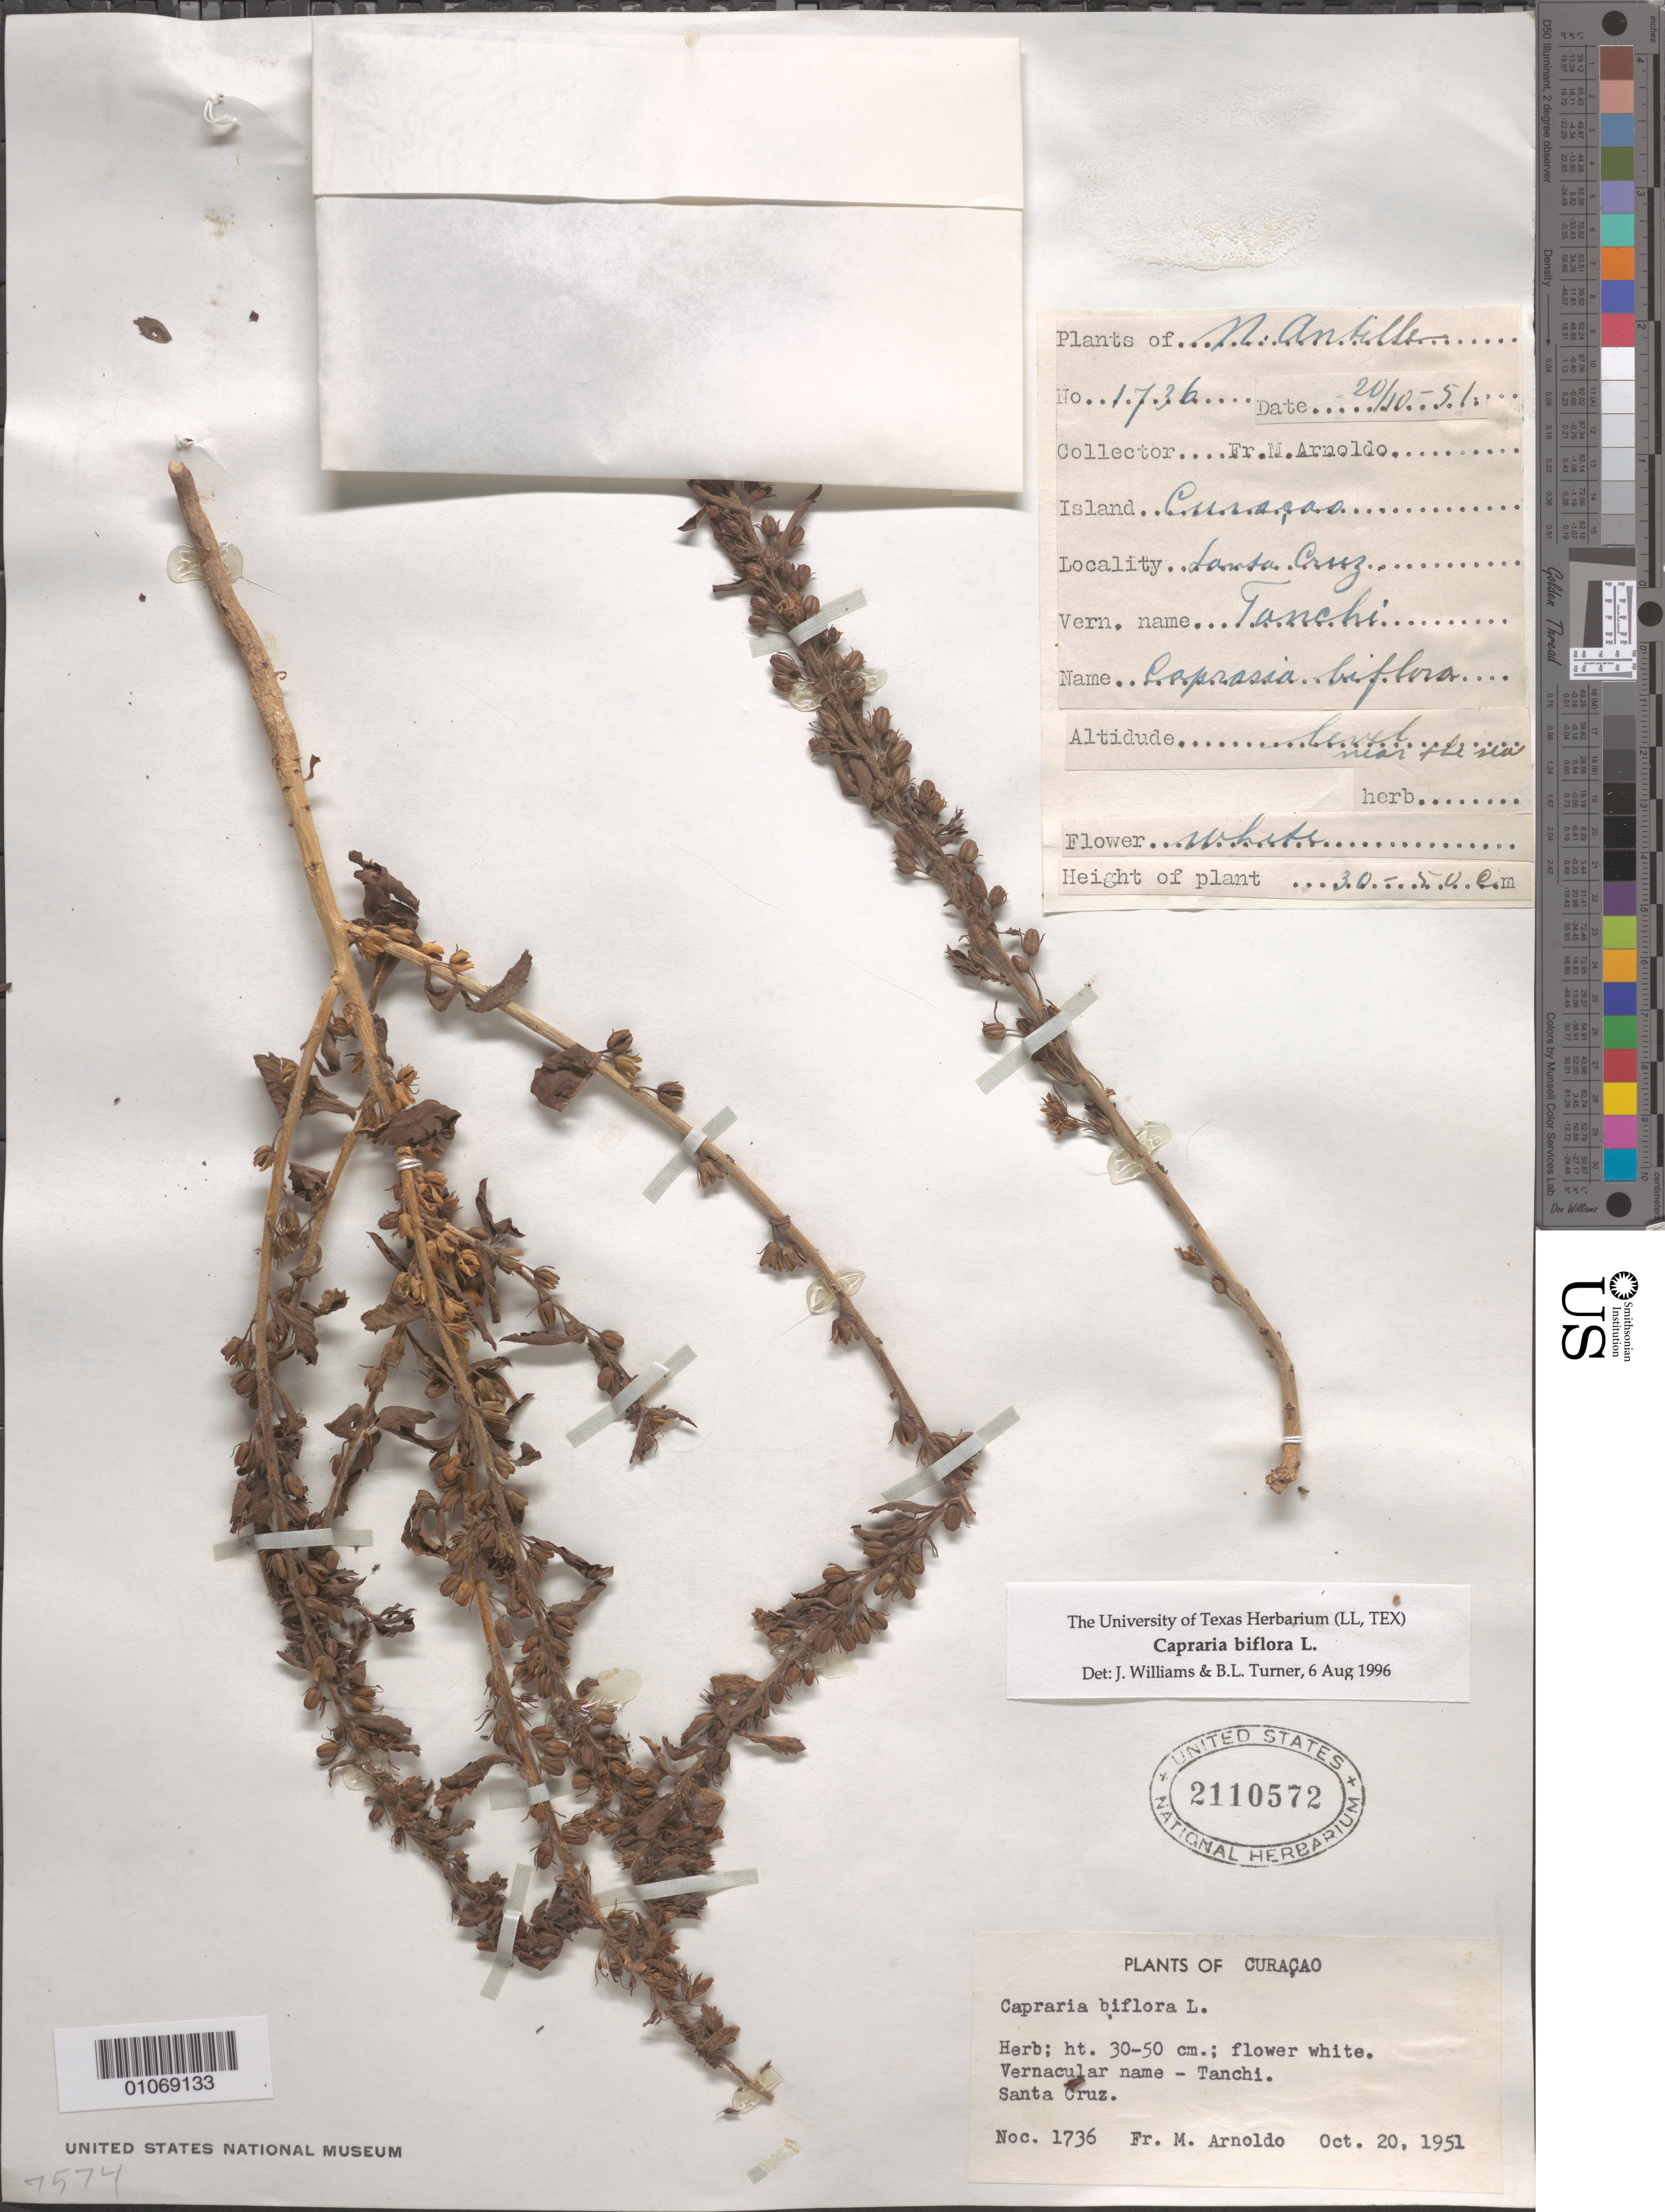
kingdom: Plantae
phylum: Tracheophyta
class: Magnoliopsida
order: Lamiales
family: Scrophulariaceae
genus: Capraria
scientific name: Capraria biflora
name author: L.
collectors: N. Arnoldo-Broeders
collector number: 1736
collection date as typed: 20 Oct 1951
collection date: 1951-10-20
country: Curaçao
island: Curaçao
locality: Santa Cruz.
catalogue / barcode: US 2110572